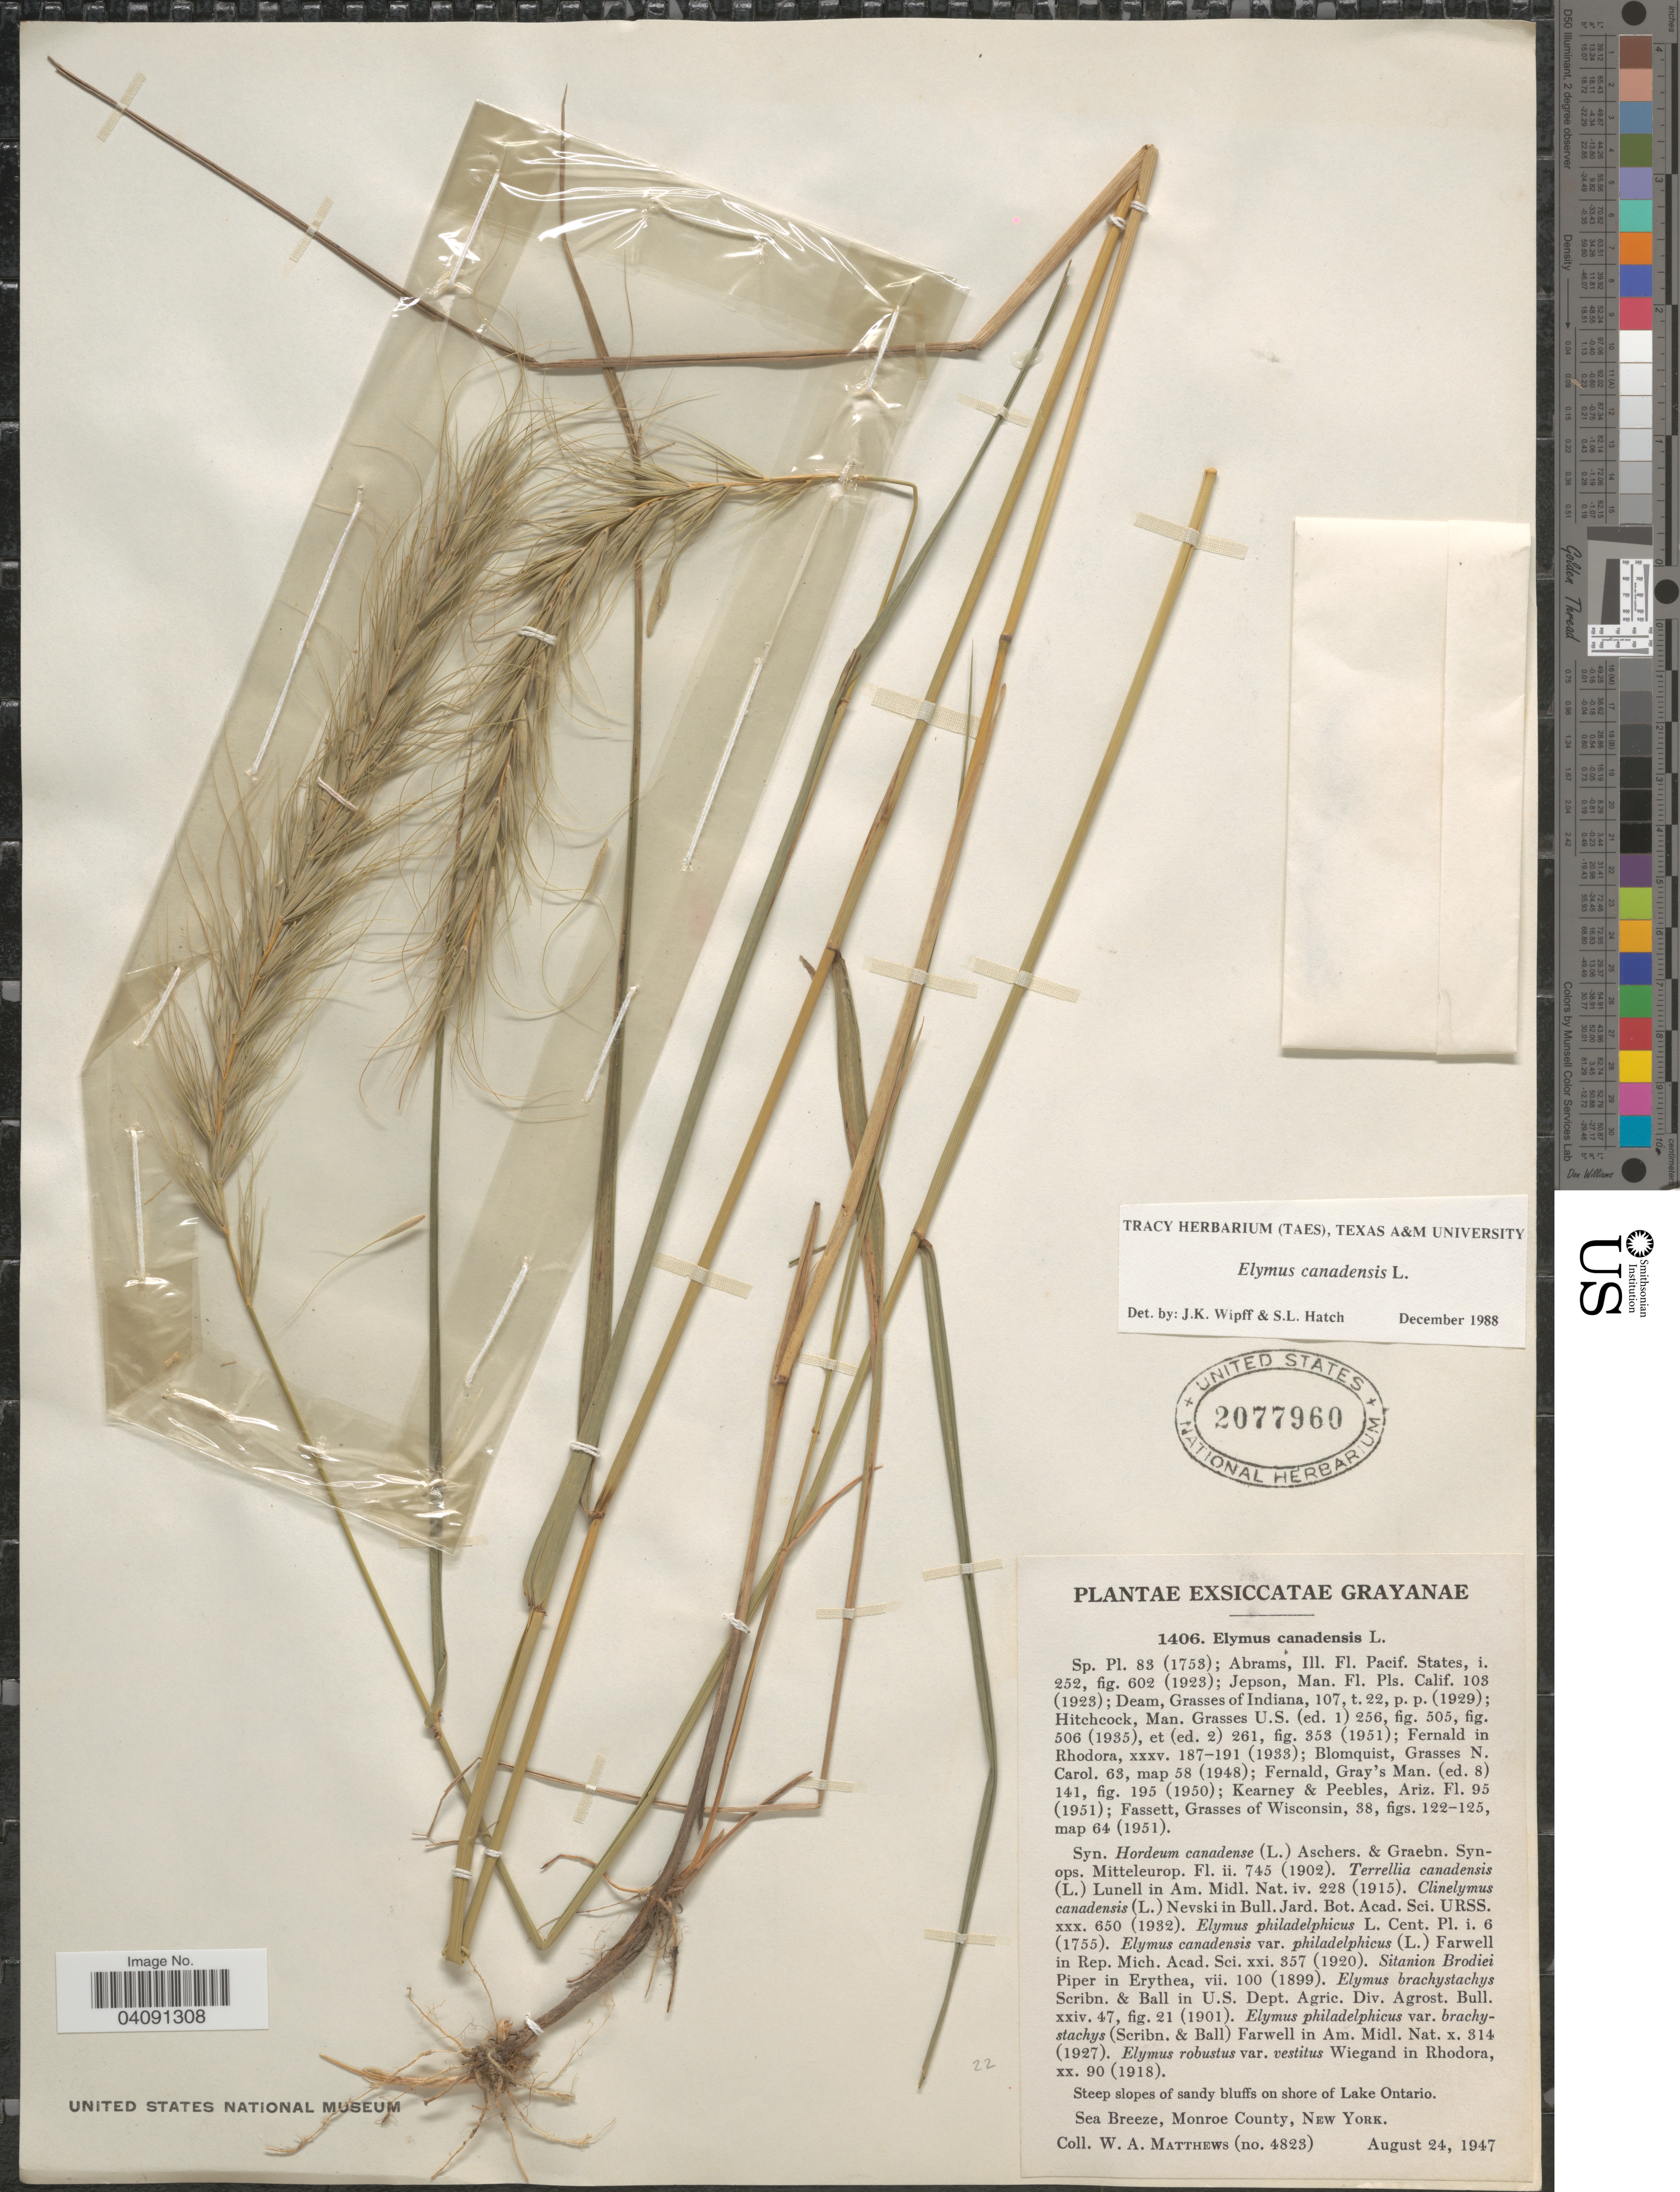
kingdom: Plantae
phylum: Tracheophyta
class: Liliopsida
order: Poales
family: Poaceae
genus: Elymus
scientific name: Elymus canadensis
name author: L.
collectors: W. Matthews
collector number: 4823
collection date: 1947-08-24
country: United States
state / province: New York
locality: Steep slopes of sandy bluffs on shore of Lake Ontario, Sea Breeze, Monroe County.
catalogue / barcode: US 2077960